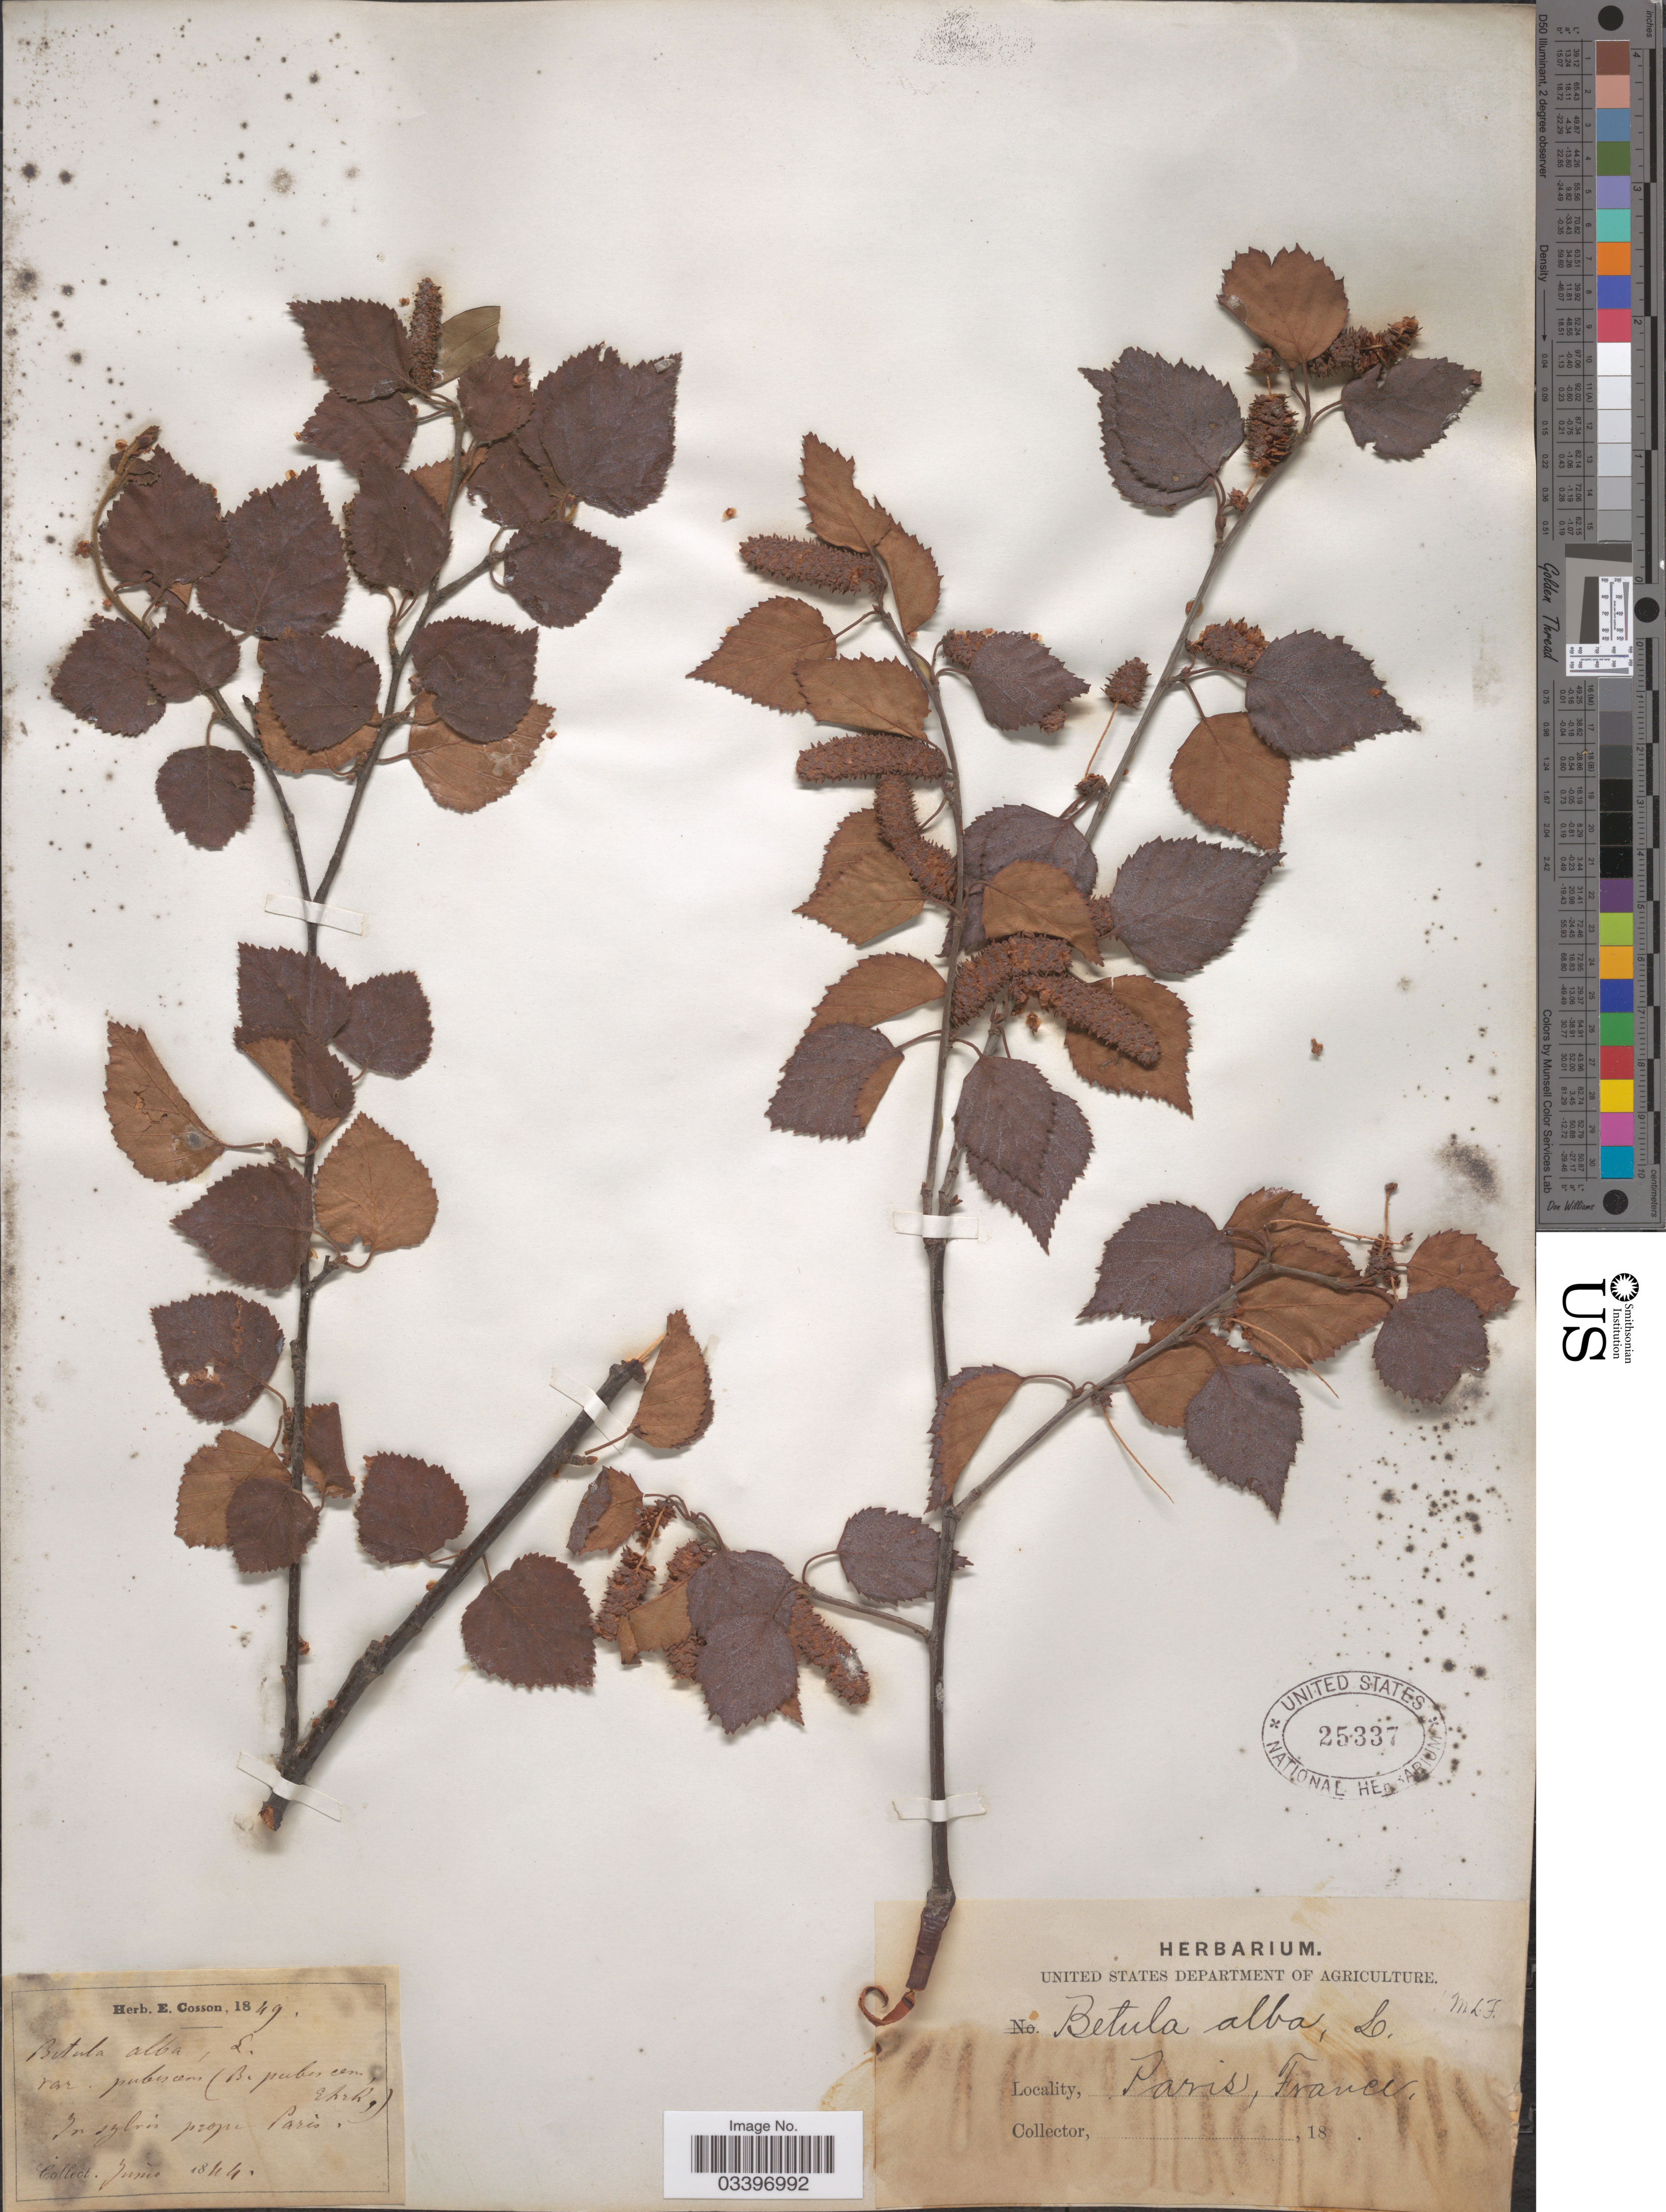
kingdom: Plantae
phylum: Tracheophyta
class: Magnoliopsida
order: Fagales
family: Betulaceae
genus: Betula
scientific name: Betula alba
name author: L.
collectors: ex herb. Cosson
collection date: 1844-06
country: France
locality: In sylvis prope Paris.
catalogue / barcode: US 25337